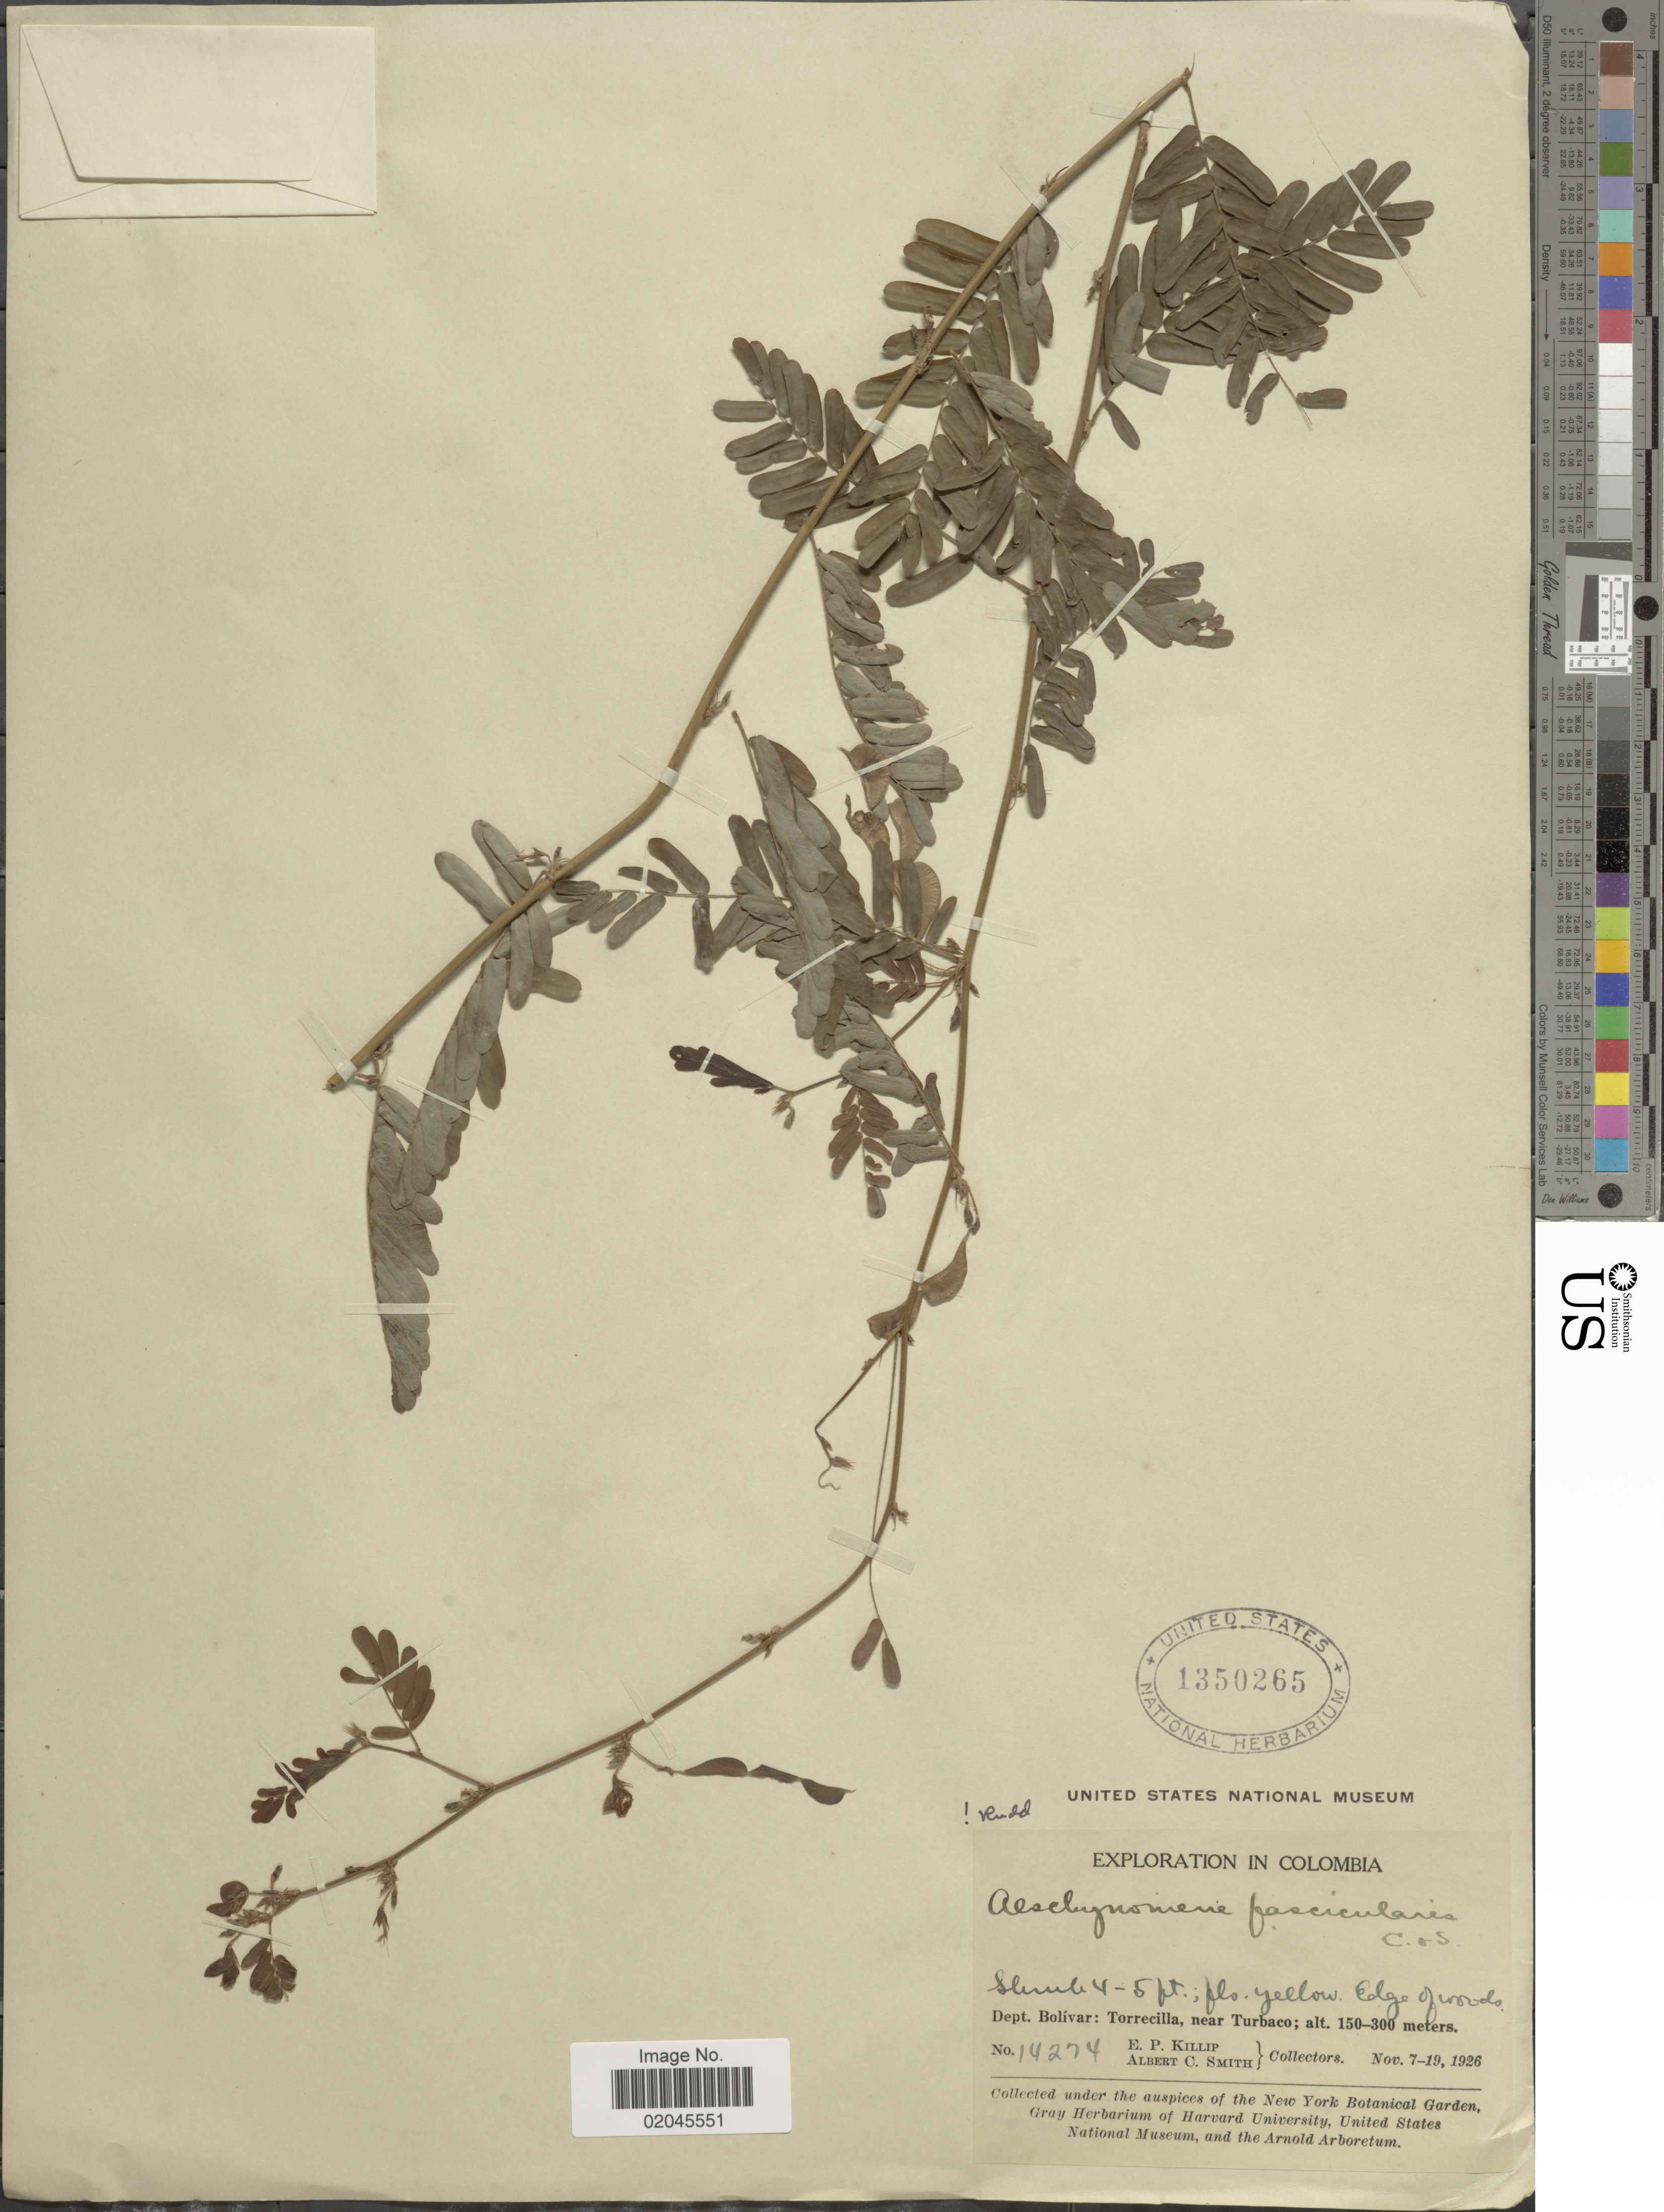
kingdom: Plantae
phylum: Tracheophyta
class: Magnoliopsida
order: Fabales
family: Fabaceae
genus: Aeschynomene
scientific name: Aeschynomene fascicularis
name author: Schltdl. & Cham.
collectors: E. P. Killip & A. C. Smith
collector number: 14274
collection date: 1926-11-07/1926-11-19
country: Colombia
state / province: Bolívar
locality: Torrecilla, near Turbaco, edge of woods.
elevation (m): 150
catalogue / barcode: US 1350265